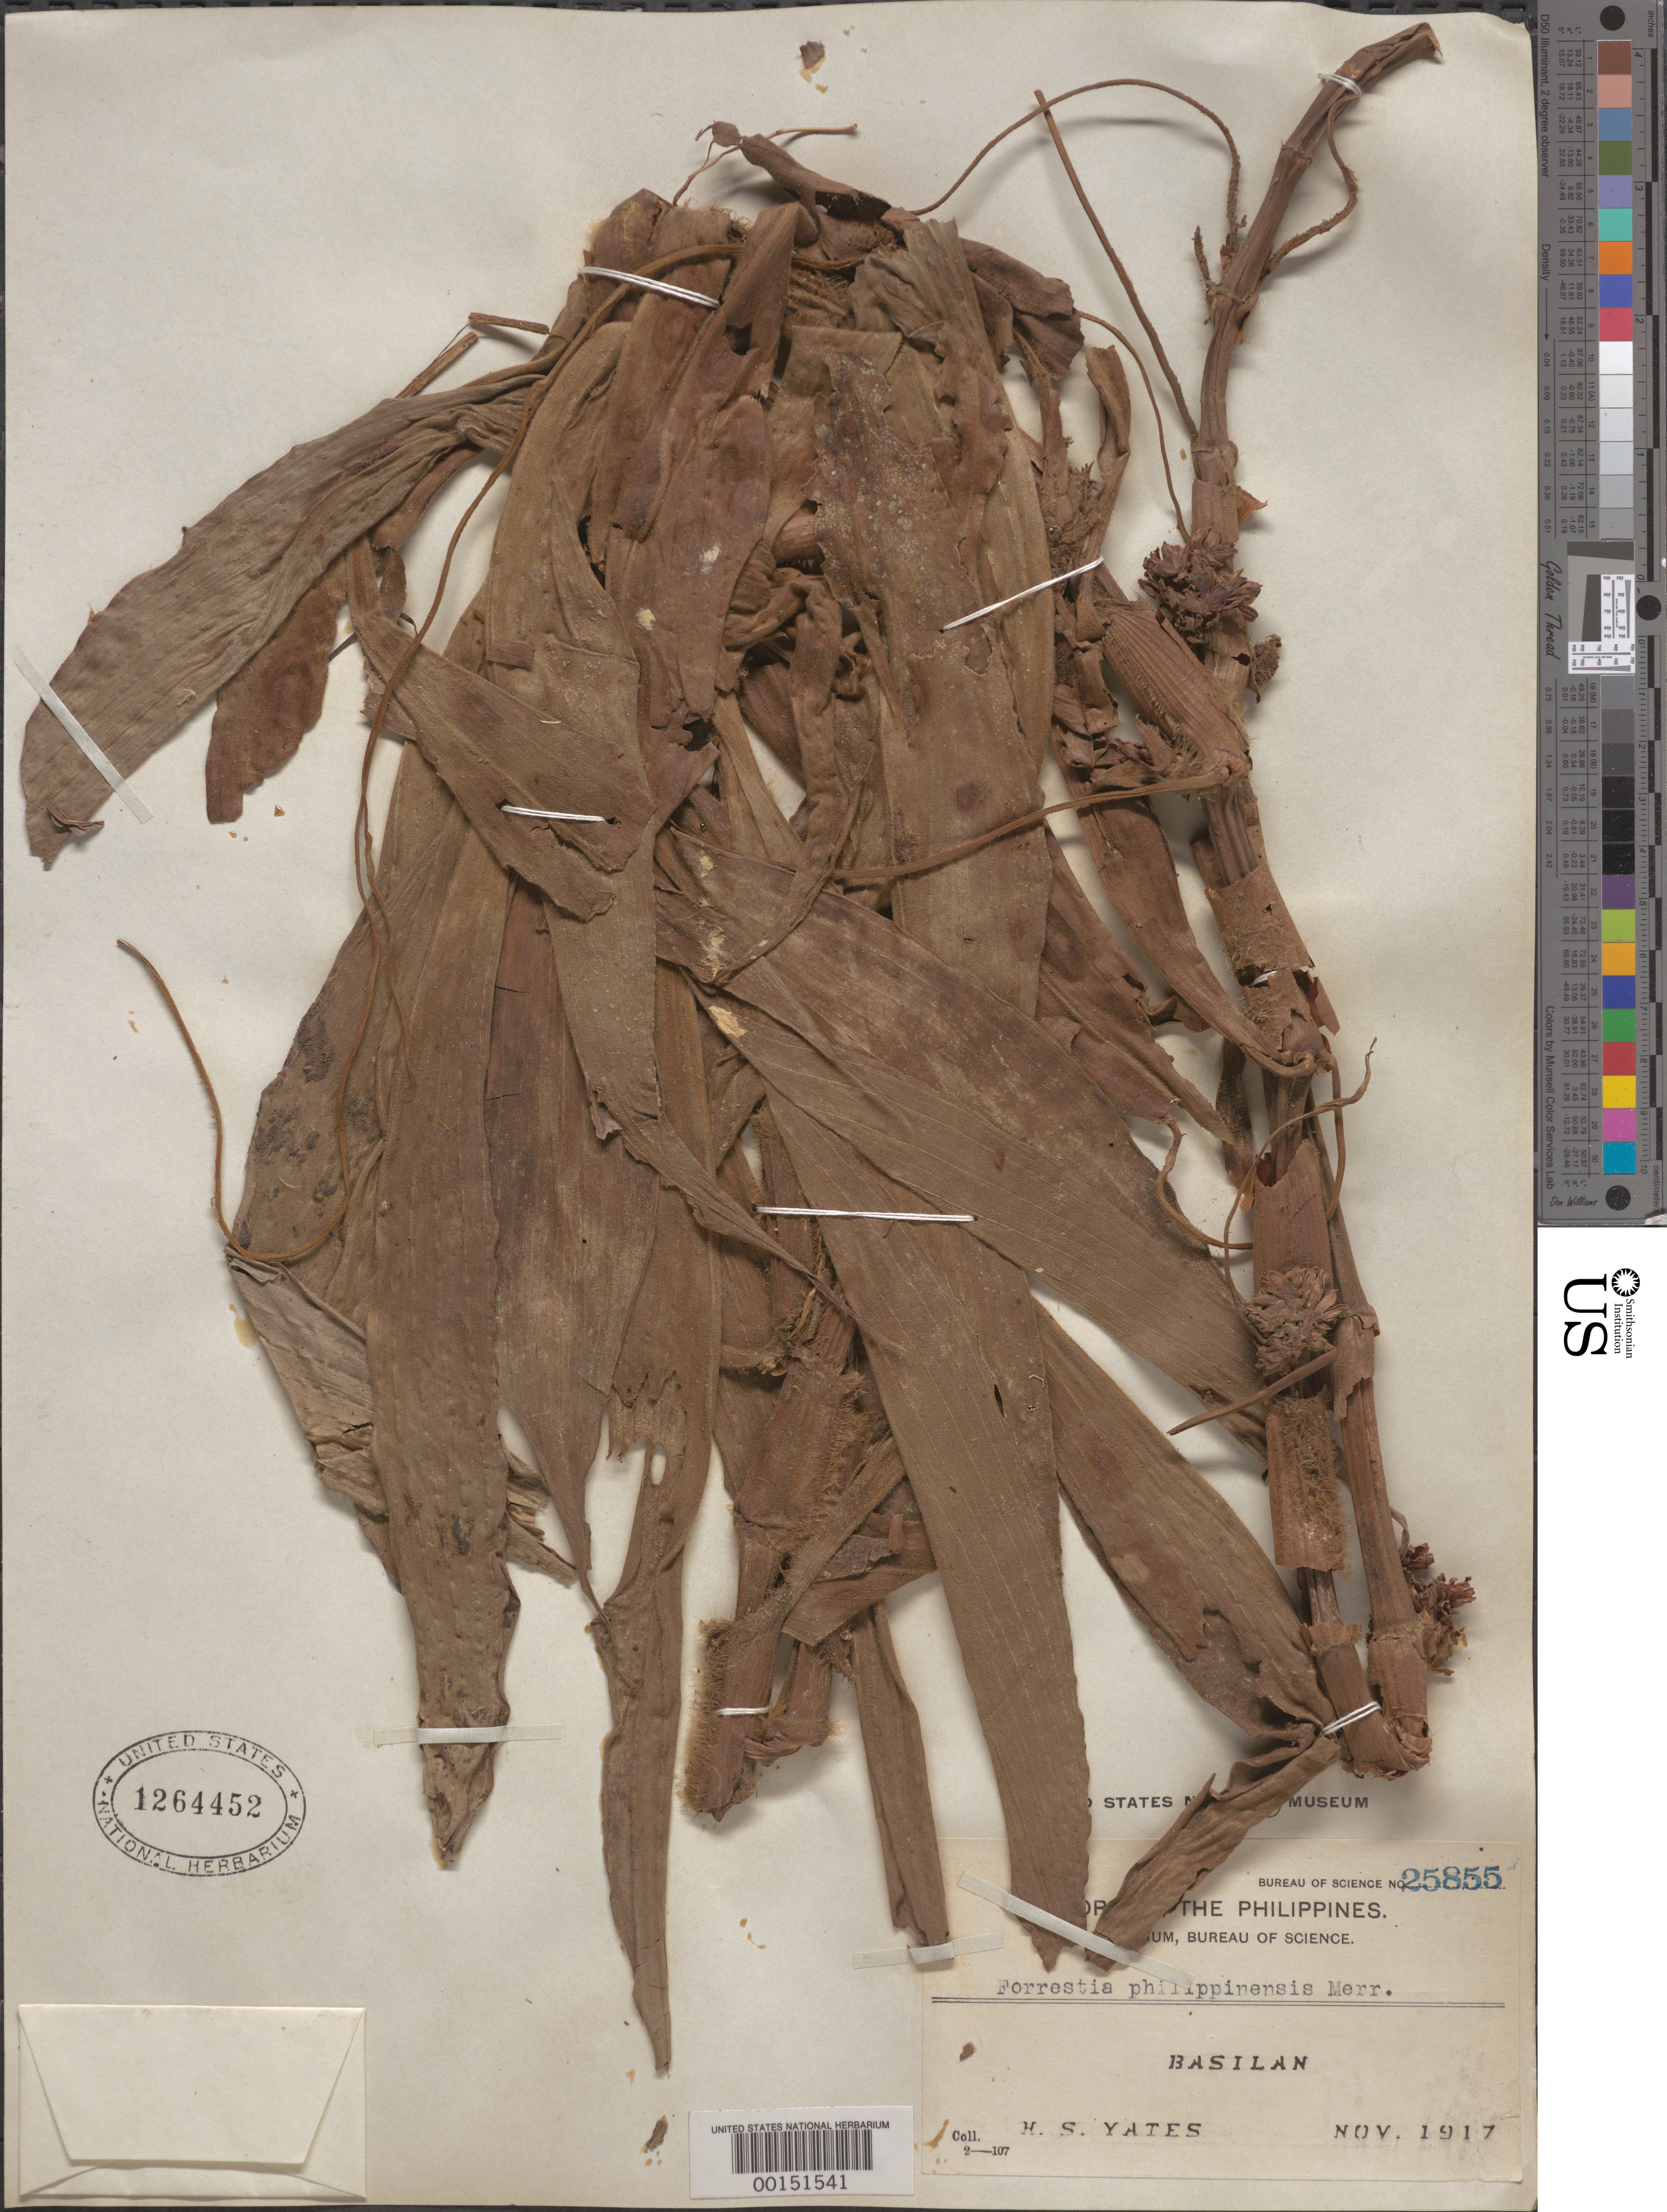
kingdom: Plantae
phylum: Tracheophyta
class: Liliopsida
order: Commelinales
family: Commelinaceae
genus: Amischotolype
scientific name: Amischotolype hispida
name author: (A. Rich.) D.Y. Hong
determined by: Strong, Mark T., (BOT), Smithsonian Institution - National Museum of Natural History (UNITED STATES)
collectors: H. S. Yates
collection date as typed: Nov 1917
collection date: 1917-11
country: Philippines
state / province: Muslim Mindanao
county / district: Basilan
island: Basilan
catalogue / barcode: US 1264452